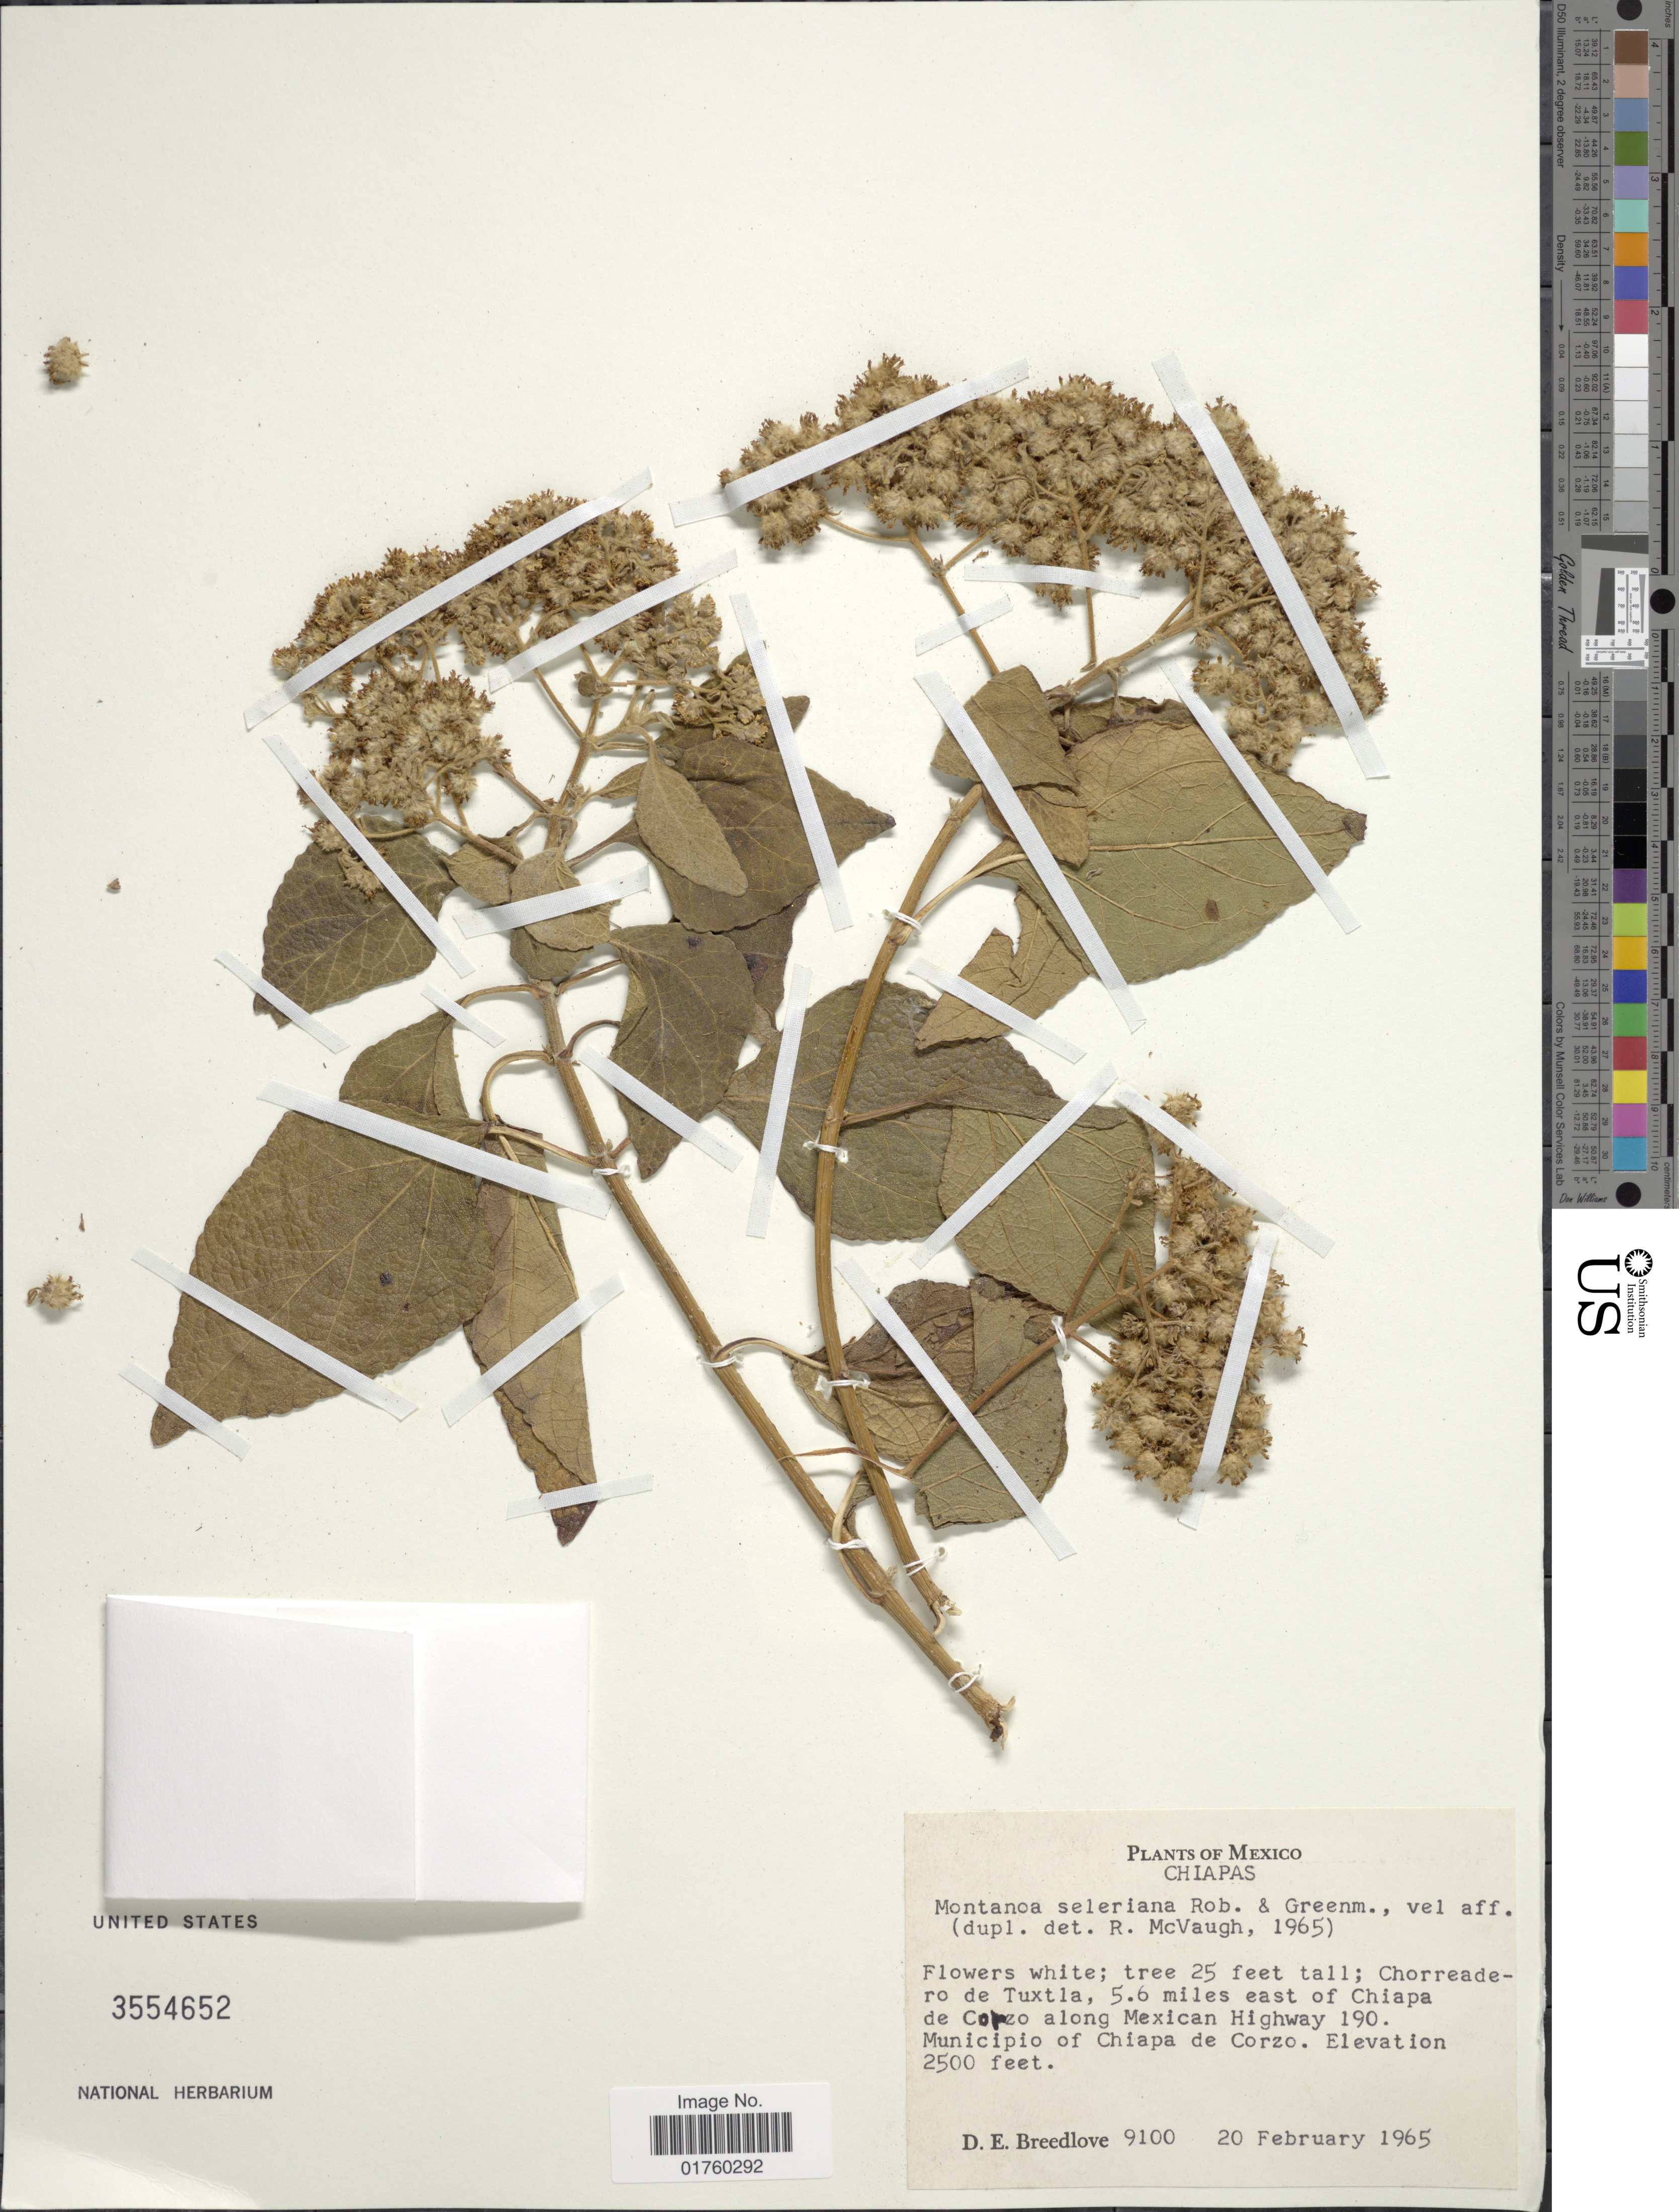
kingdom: Plantae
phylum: Tracheophyta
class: Magnoliopsida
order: Asterales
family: Asteraceae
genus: Montanoa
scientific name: Montanoa tomentosa subsp. xanthiifolia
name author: (Sch. Bip. in C. Koch) V.A. Funk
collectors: D. E. Breedlove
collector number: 9100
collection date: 1965-02-20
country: Mexico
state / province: Chiapas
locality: Chorreadeoro de Tuxtla, 5.6 miles east of Chiapa de Corzo along Mexican Highway 190, Municipio of Chiapa de Corzo.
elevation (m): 762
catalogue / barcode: US 3554652